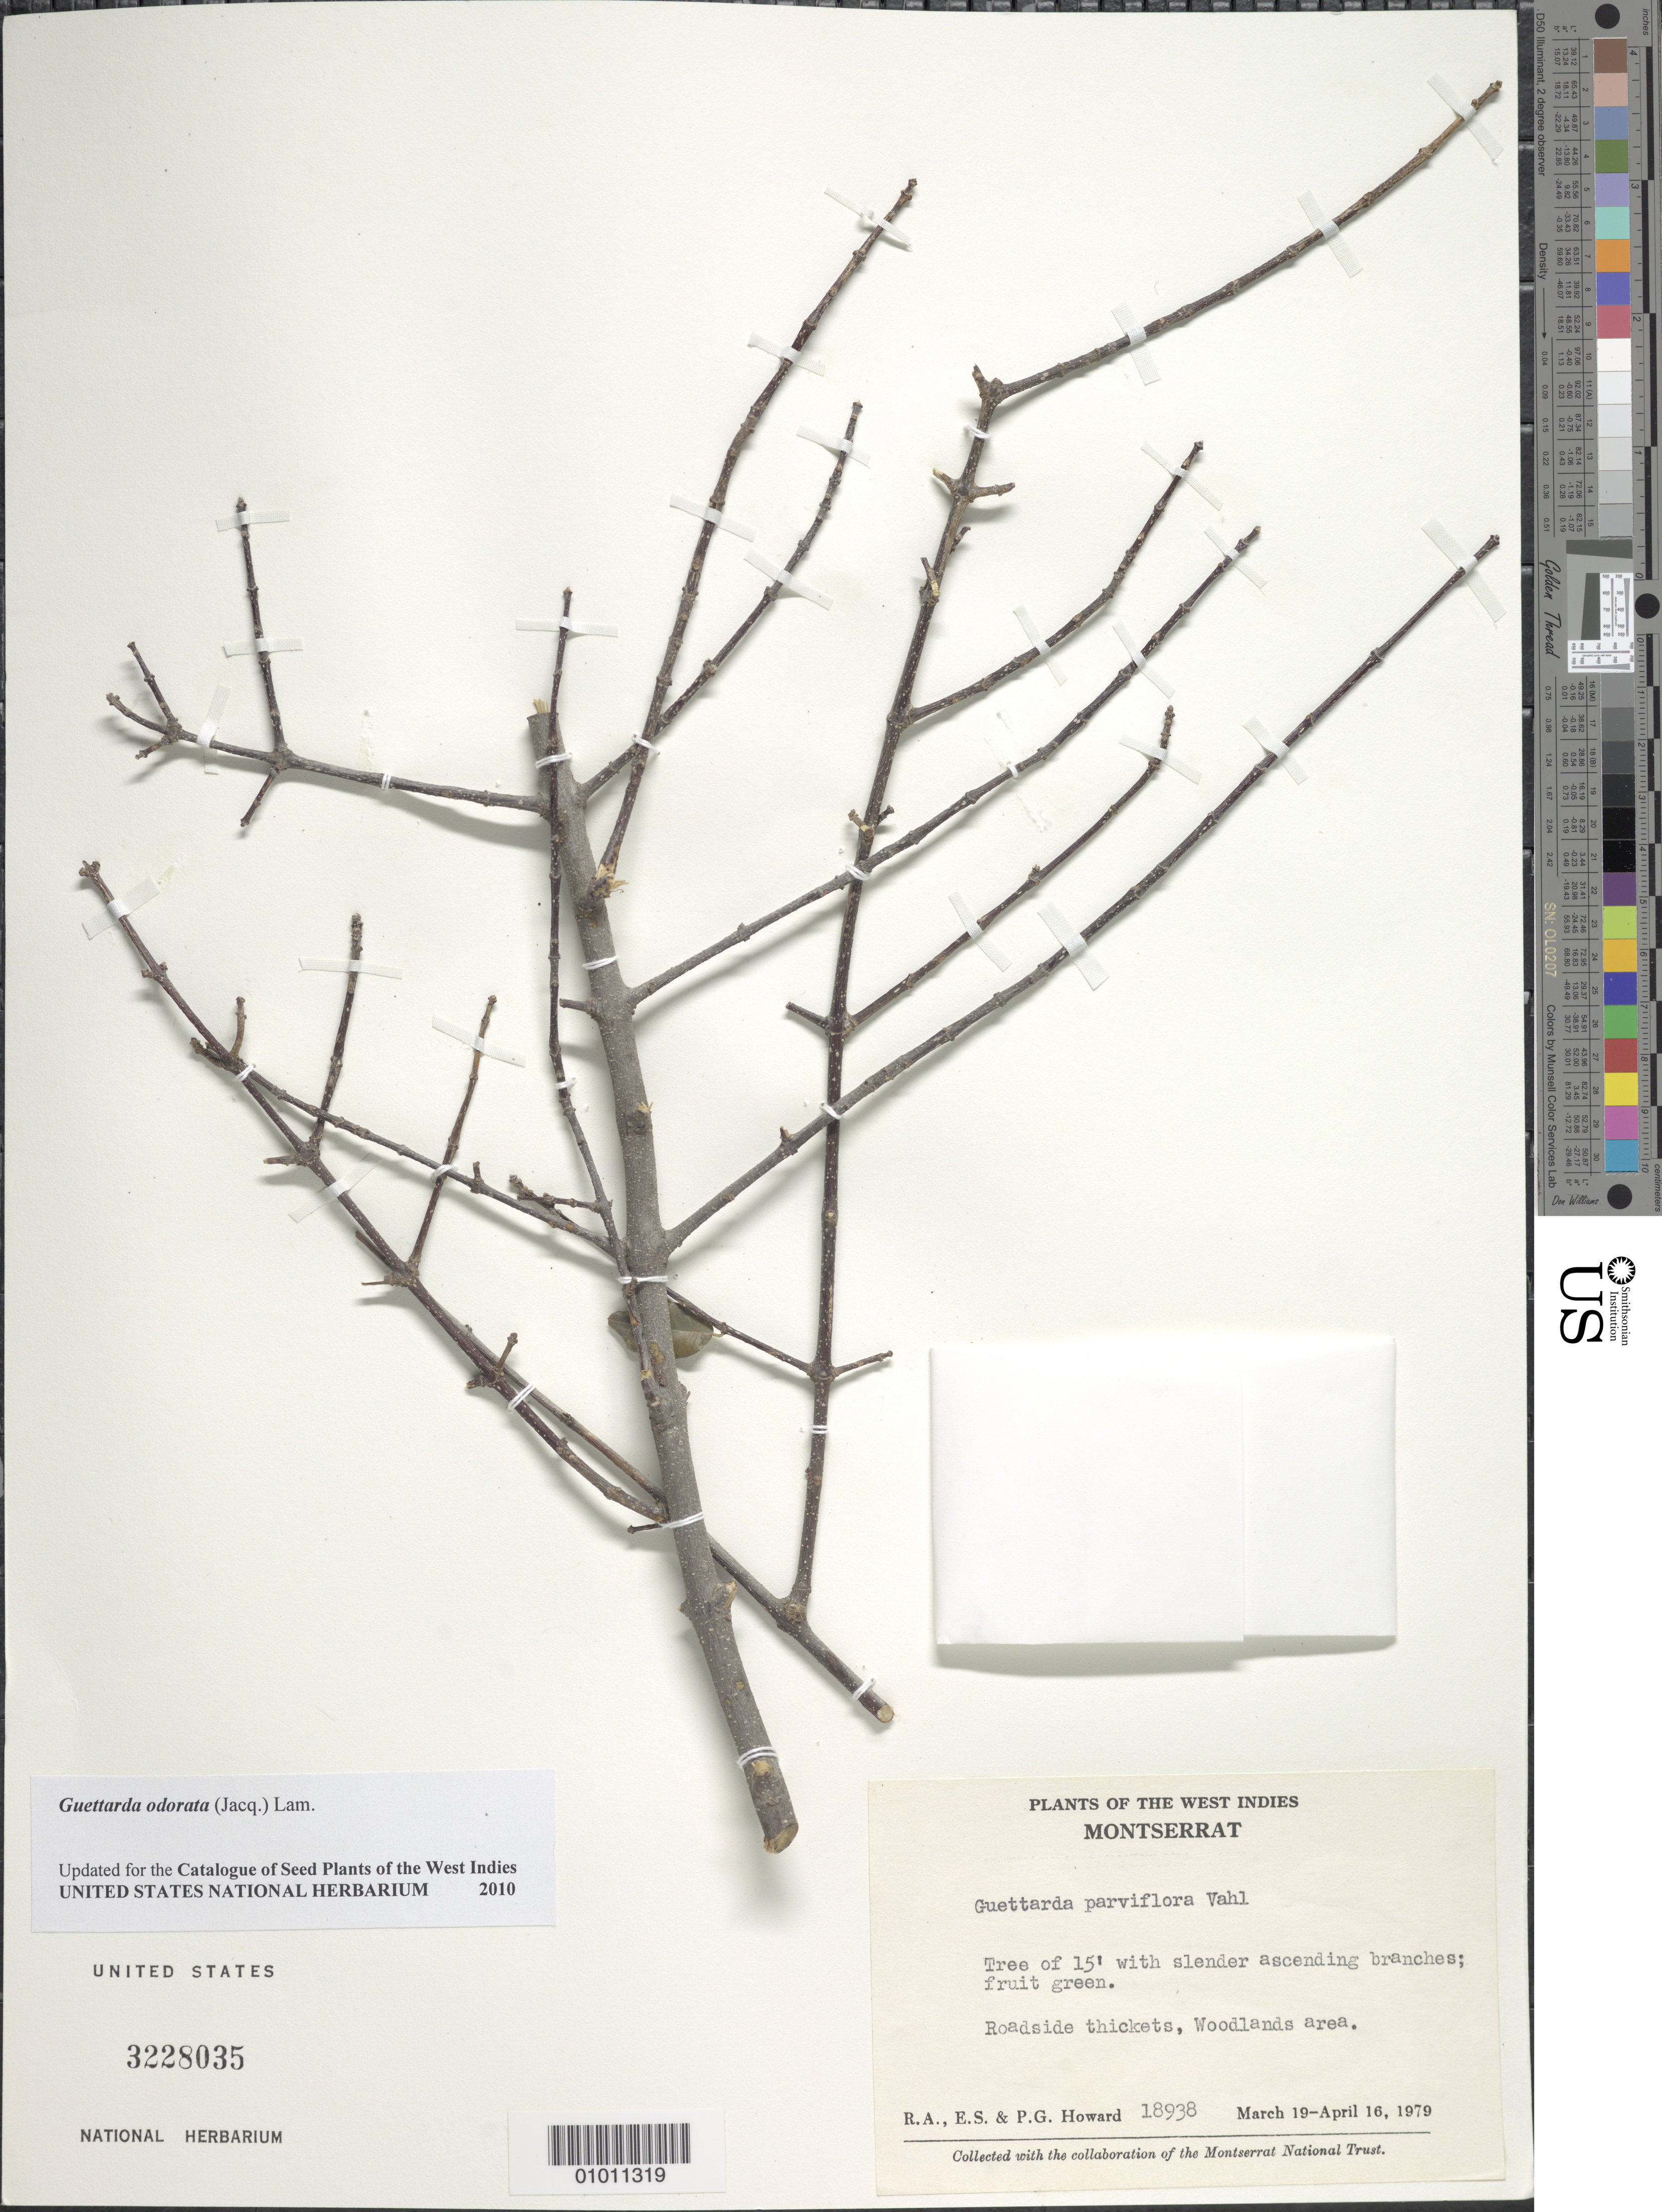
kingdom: Plantae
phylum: Tracheophyta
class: Magnoliopsida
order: Gentianales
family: Rubiaceae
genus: Guettarda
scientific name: Guettarda odorata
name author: (Jacq.) Lam.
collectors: R. A. Howard, E. S. Howard & P. Howard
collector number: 18938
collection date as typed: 19 Mar 1979 to 16 Apr 1979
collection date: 1979-03-19/1979-04-16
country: Montserrat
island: Montserrat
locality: Woodlands area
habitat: Roadside thickets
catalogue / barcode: US 3228035